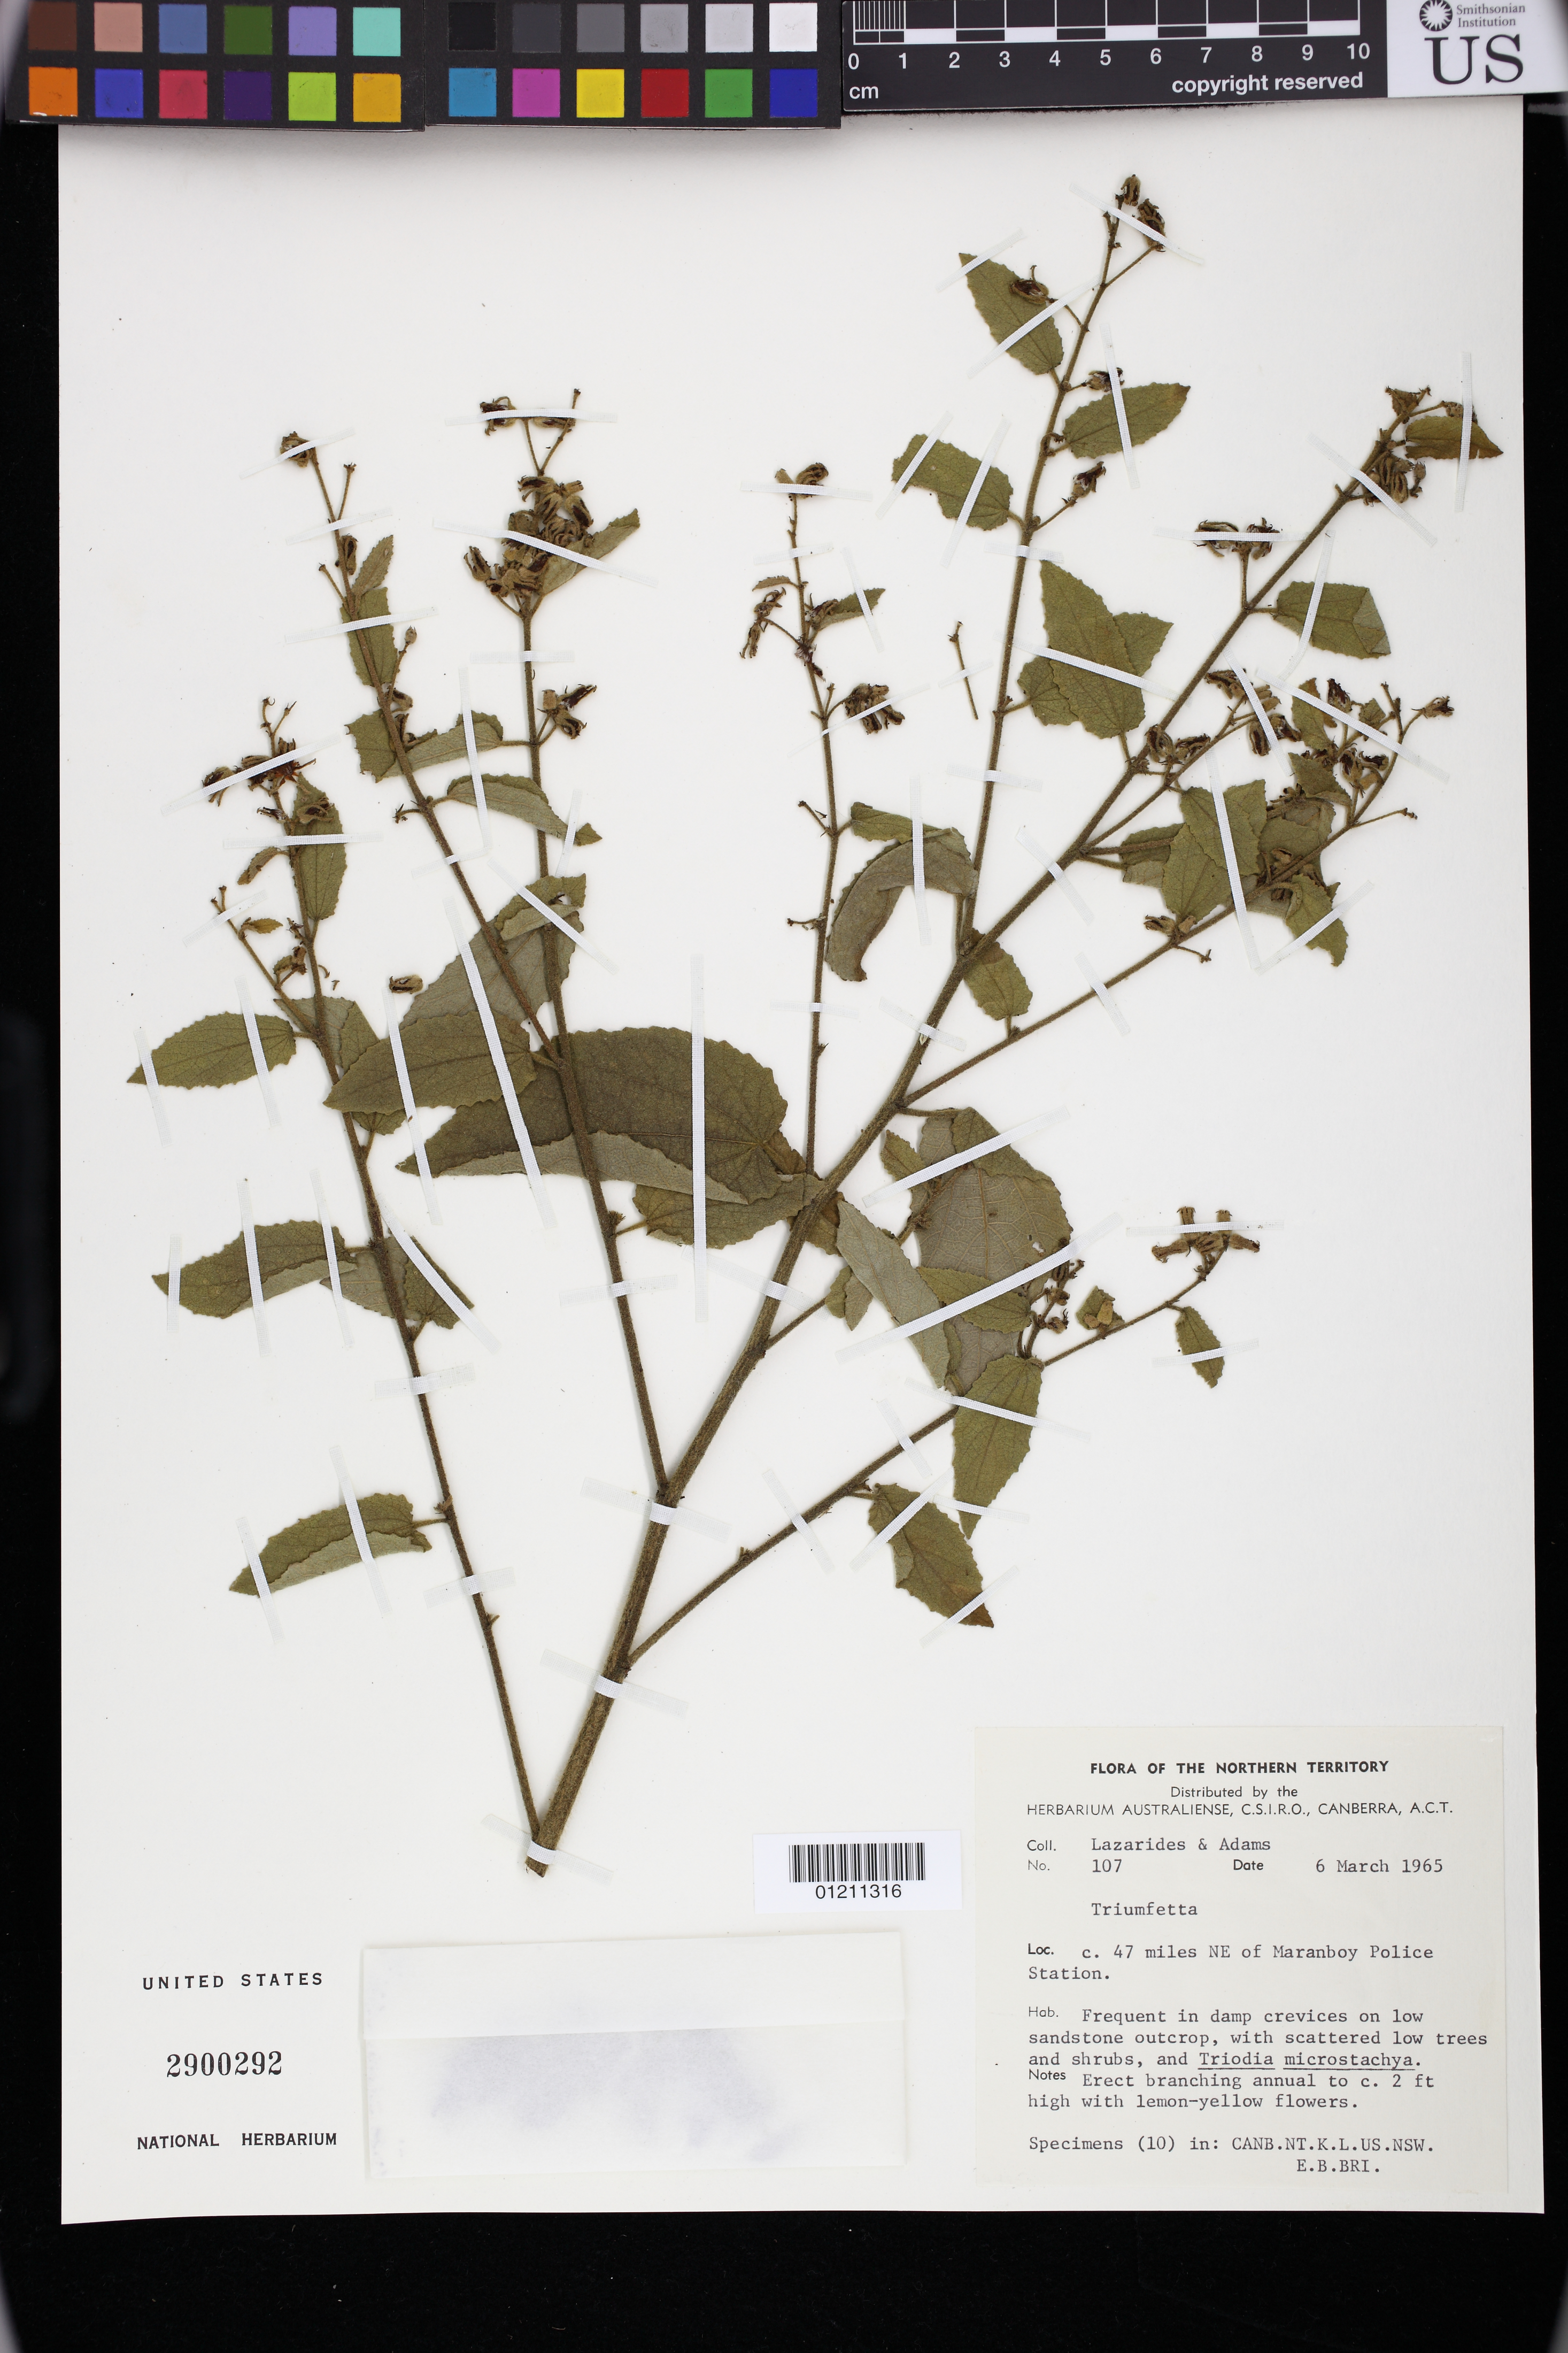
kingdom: Plantae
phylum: Tracheophyta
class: Magnoliopsida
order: Malvales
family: Malvaceae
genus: Triumfetta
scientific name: Triumfetta sp.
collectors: M. Lazarides & L. G. Adams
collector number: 107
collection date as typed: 03 Jun 1965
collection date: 1965-06-03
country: Australia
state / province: Northern Territory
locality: c. 47 miles NE of Maranboy Police Station.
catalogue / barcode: US 2900292